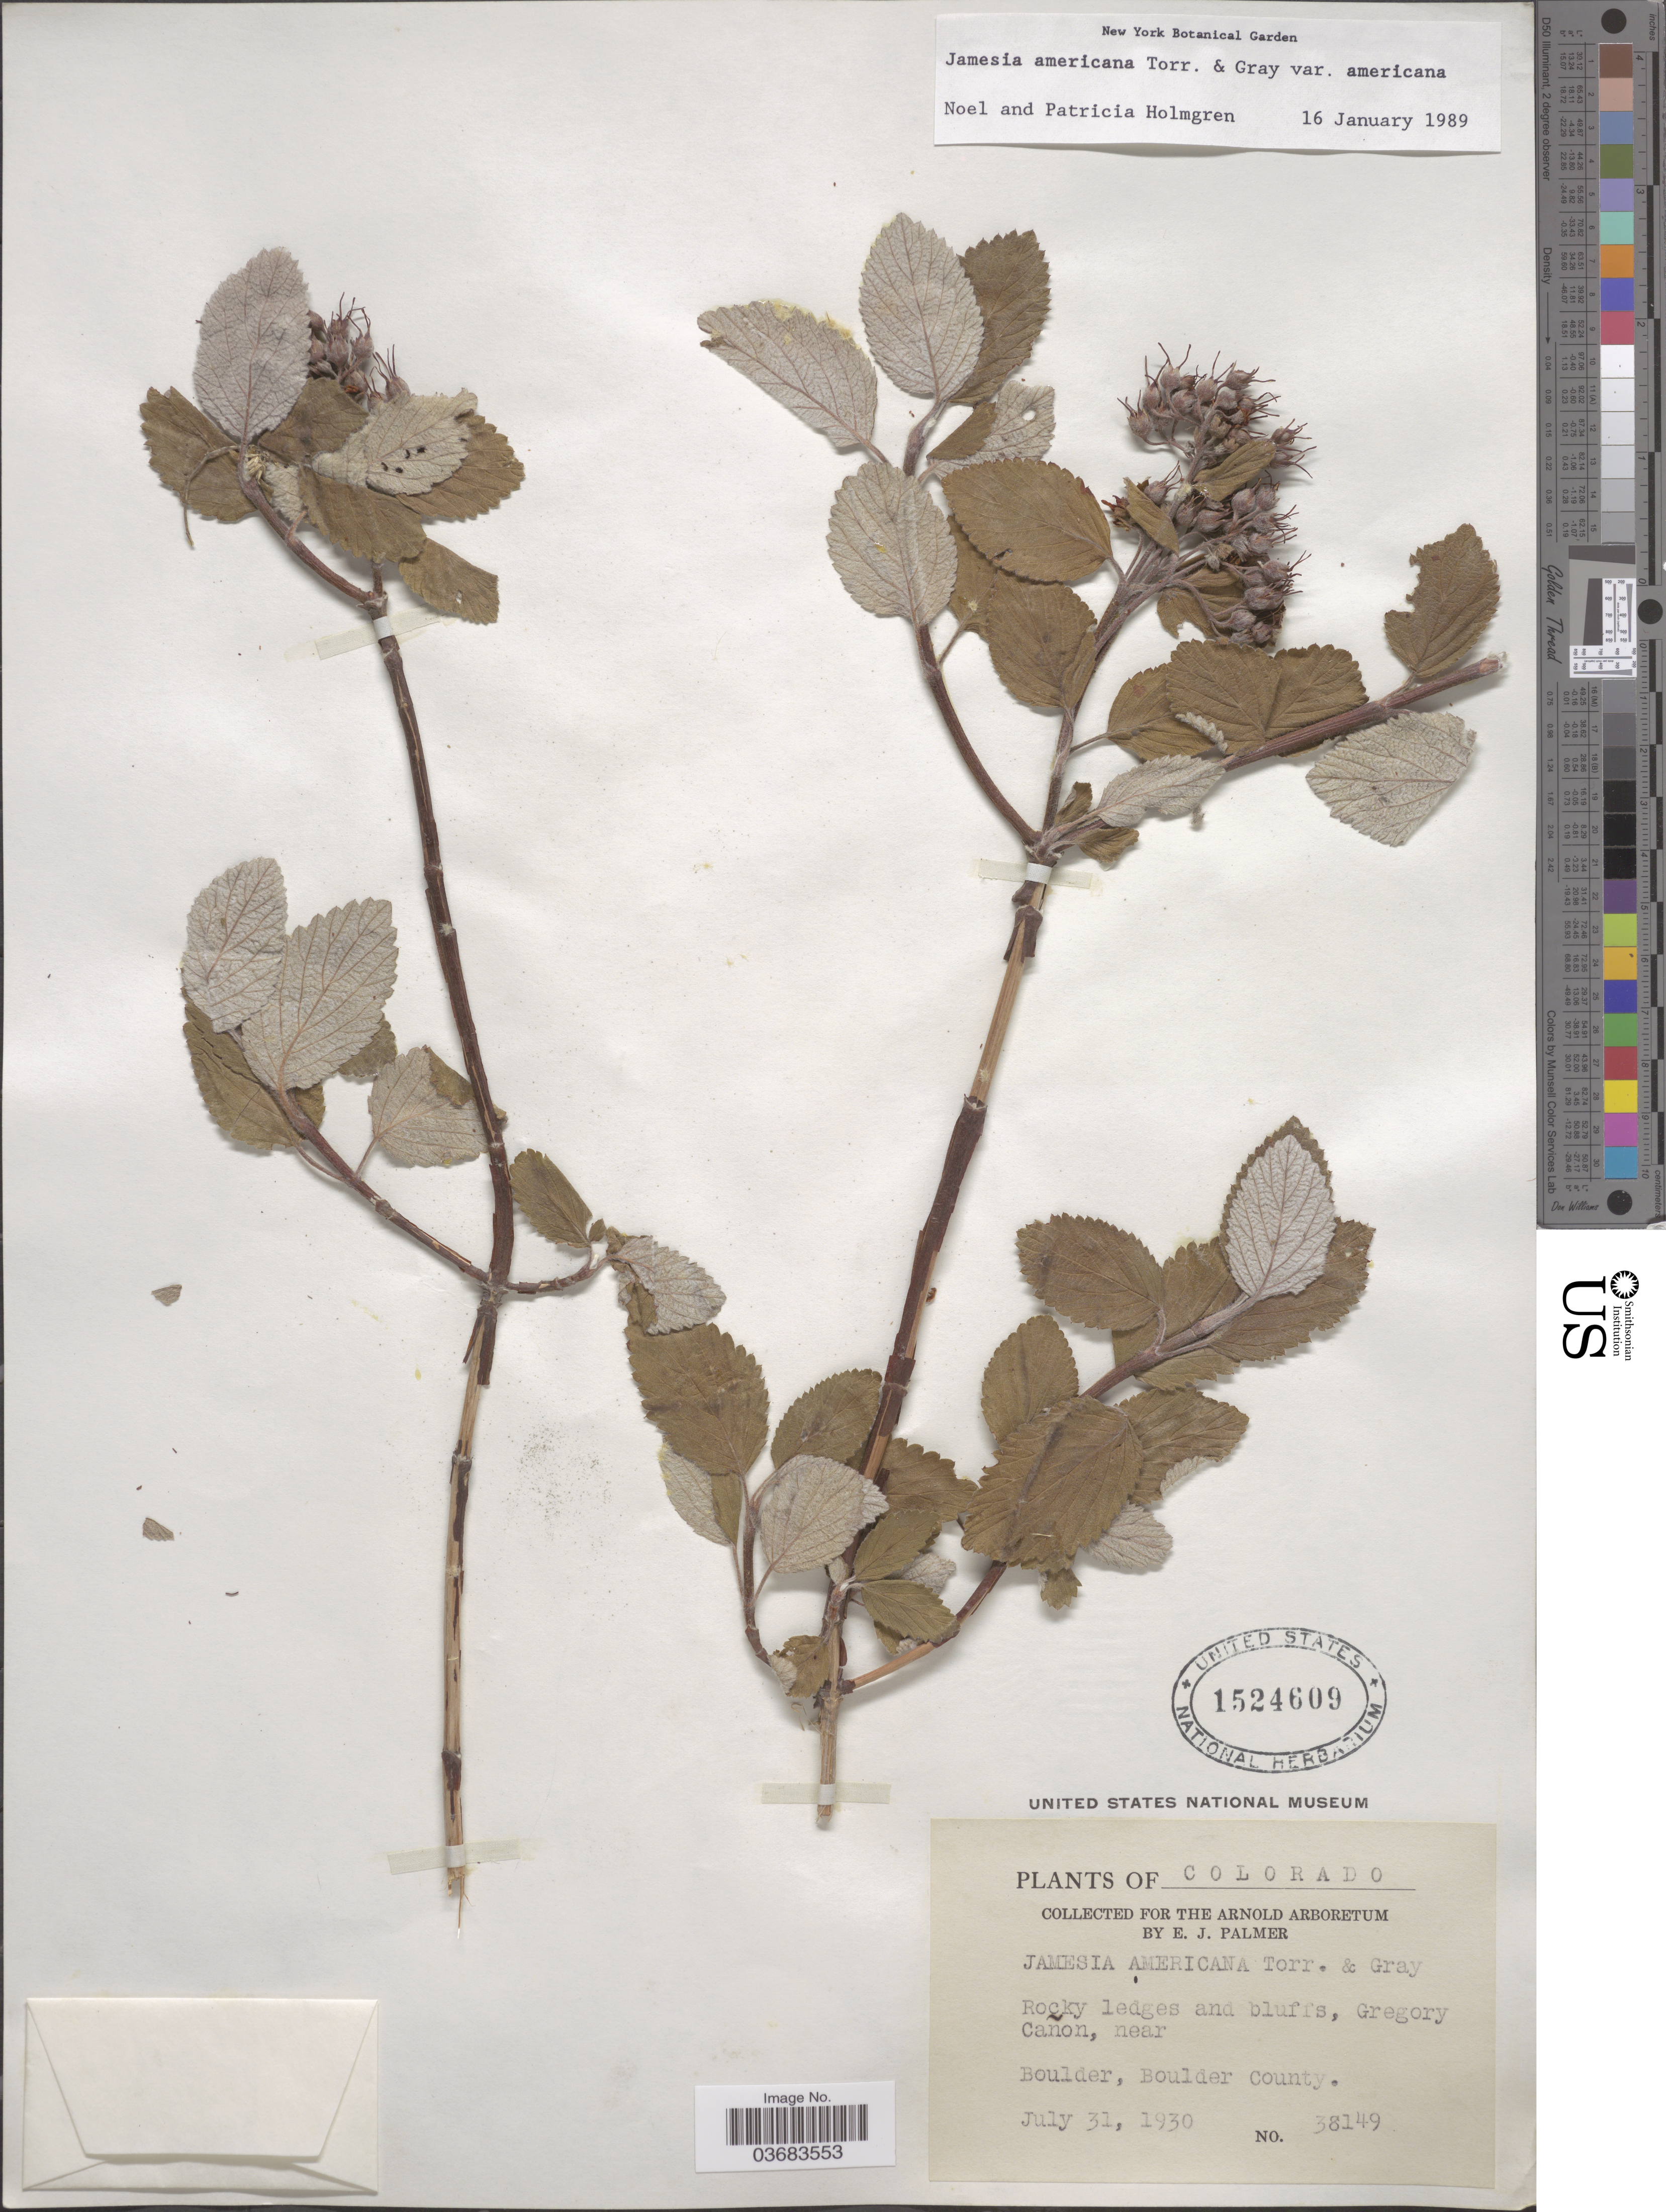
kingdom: Plantae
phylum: Tracheophyta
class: Magnoliopsida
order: Cornales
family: Hydrangeaceae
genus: Edwinia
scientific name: Edwinia americana var. americana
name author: (Torr. & A. Gray) A. Heller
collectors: E. J. Palmer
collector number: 38149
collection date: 1930-07-31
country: United States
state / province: Colorado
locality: Gregory Cañon, near Boulder, Boulder County.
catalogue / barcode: US 1524609